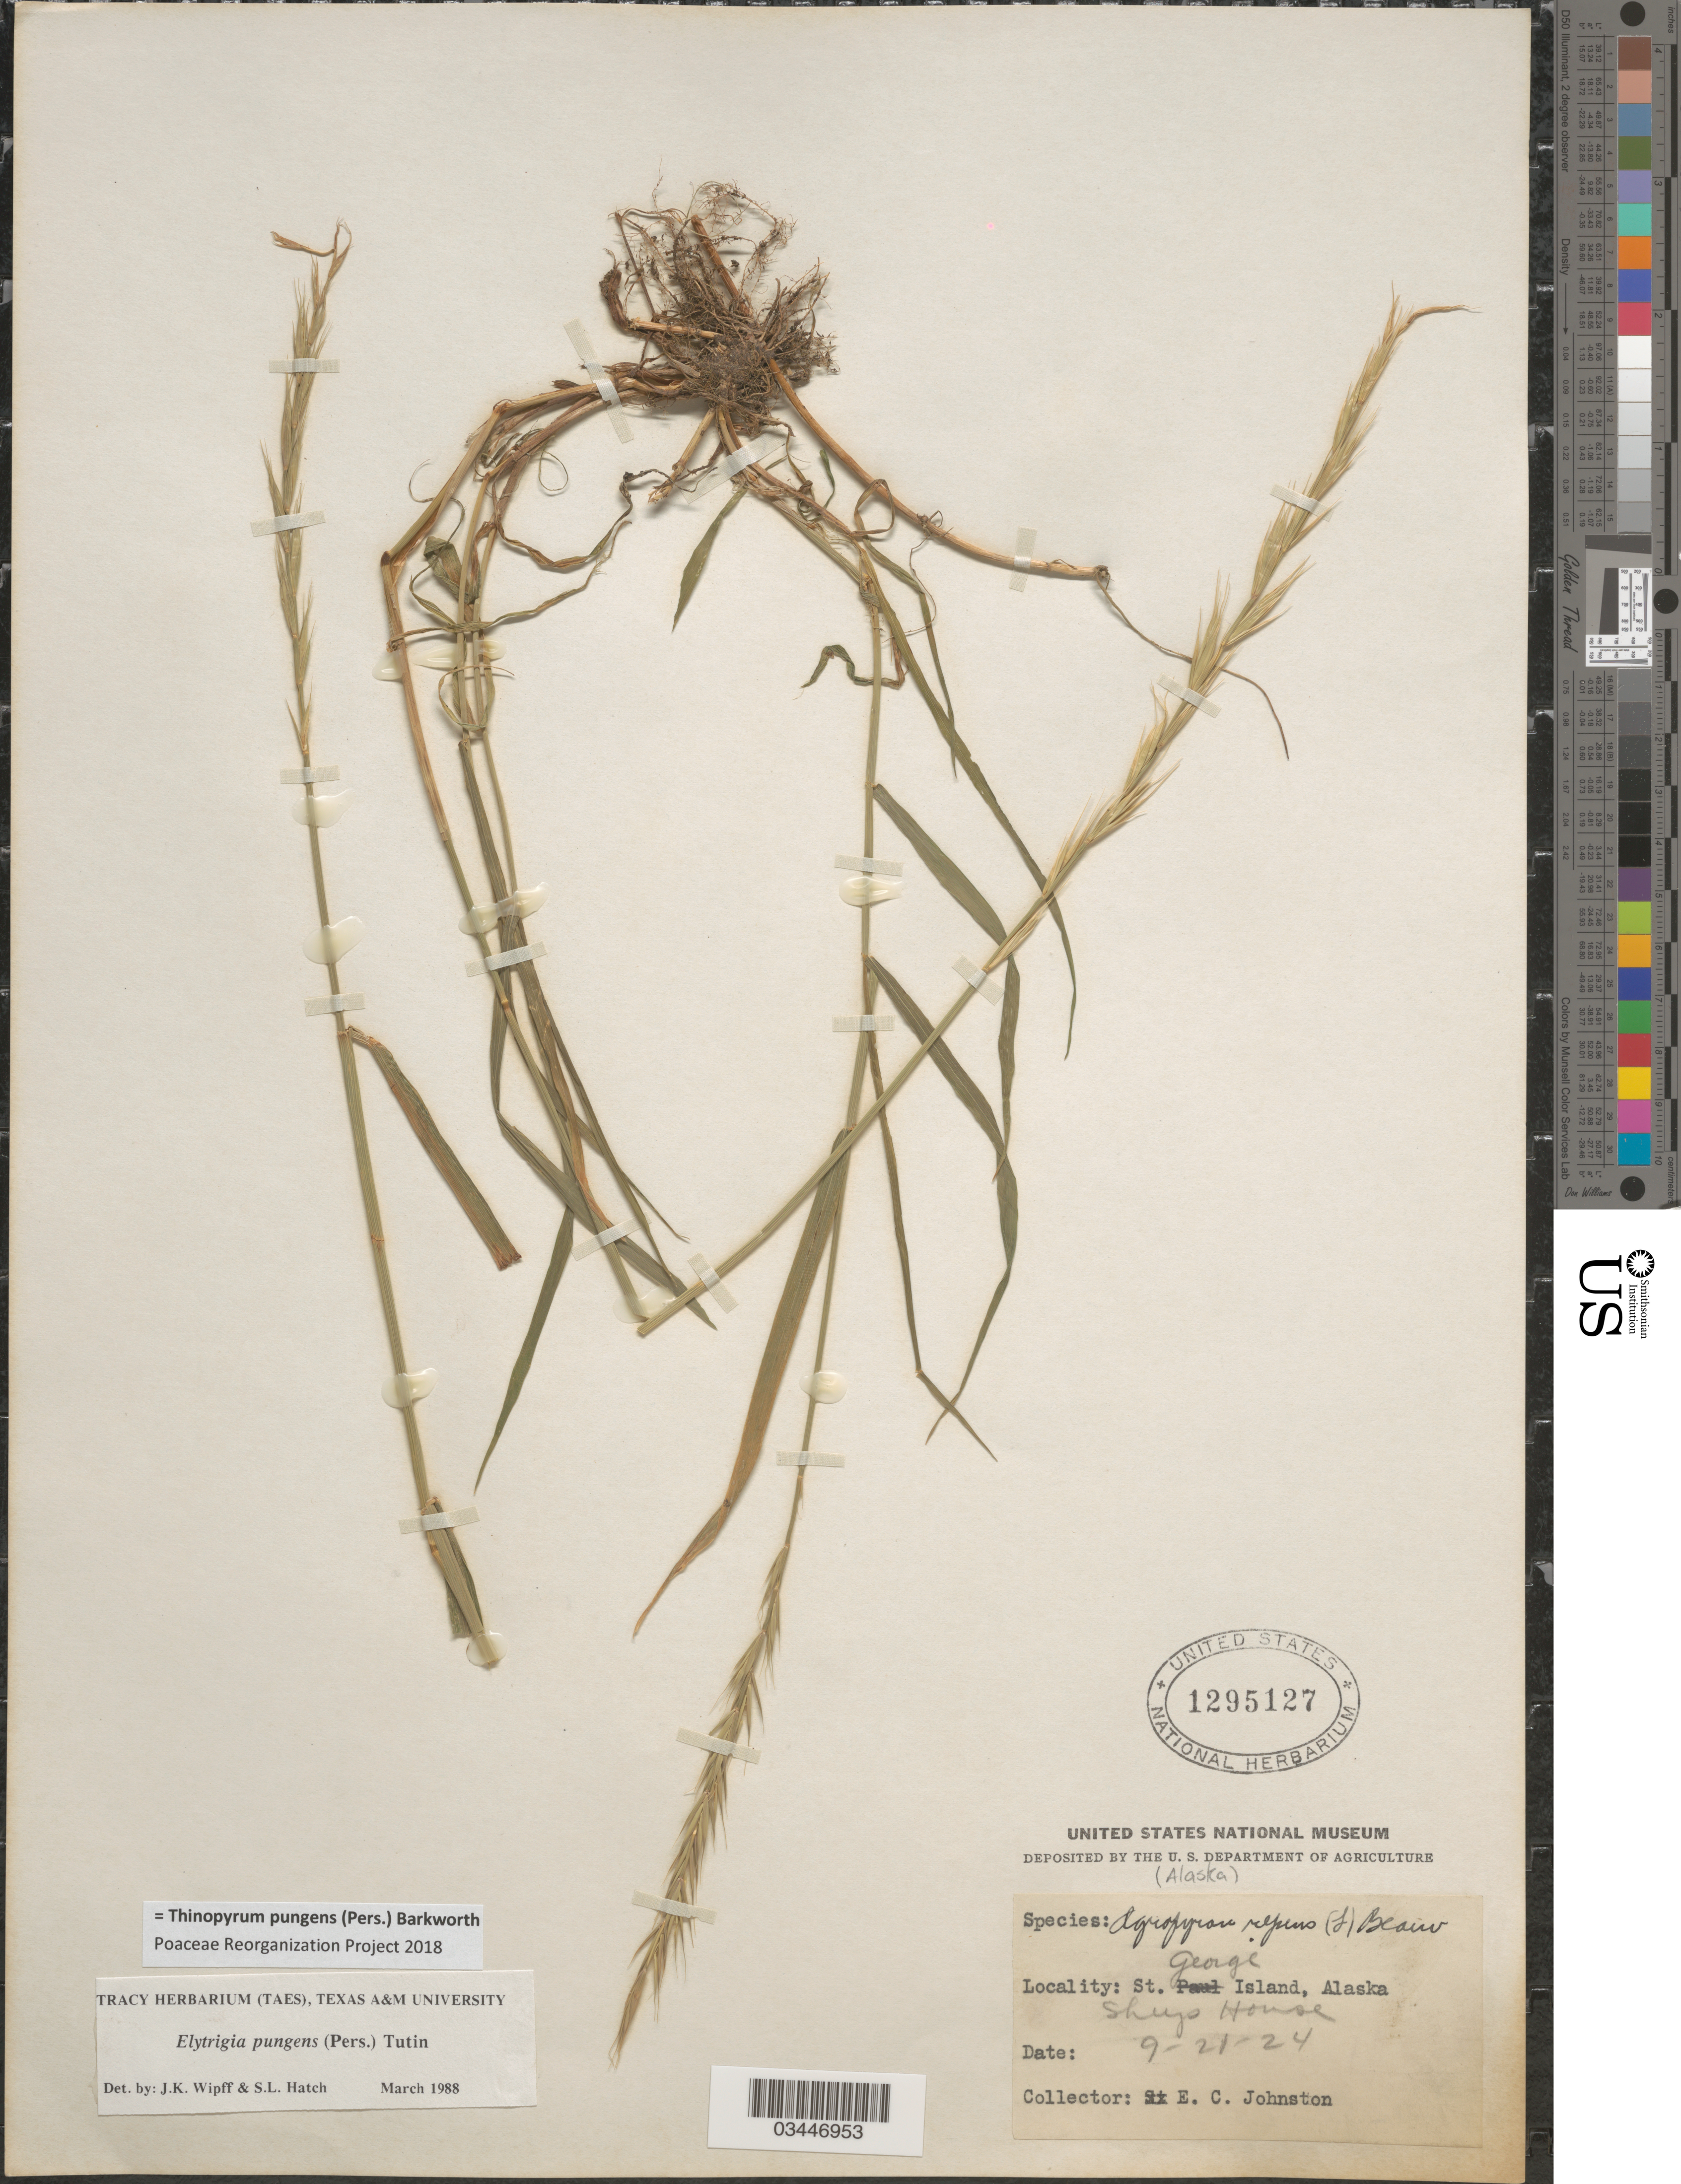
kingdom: Plantae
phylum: Tracheophyta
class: Liliopsida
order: Poales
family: Poaceae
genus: Thinopyrum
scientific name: Thinopyrum pungens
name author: (Pers.) Barkworth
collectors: E. C. Johnston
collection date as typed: Transcribed d/m/y: 21/9/24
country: United States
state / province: Alaska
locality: St. George Island. Sheep House.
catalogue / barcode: US 1295127